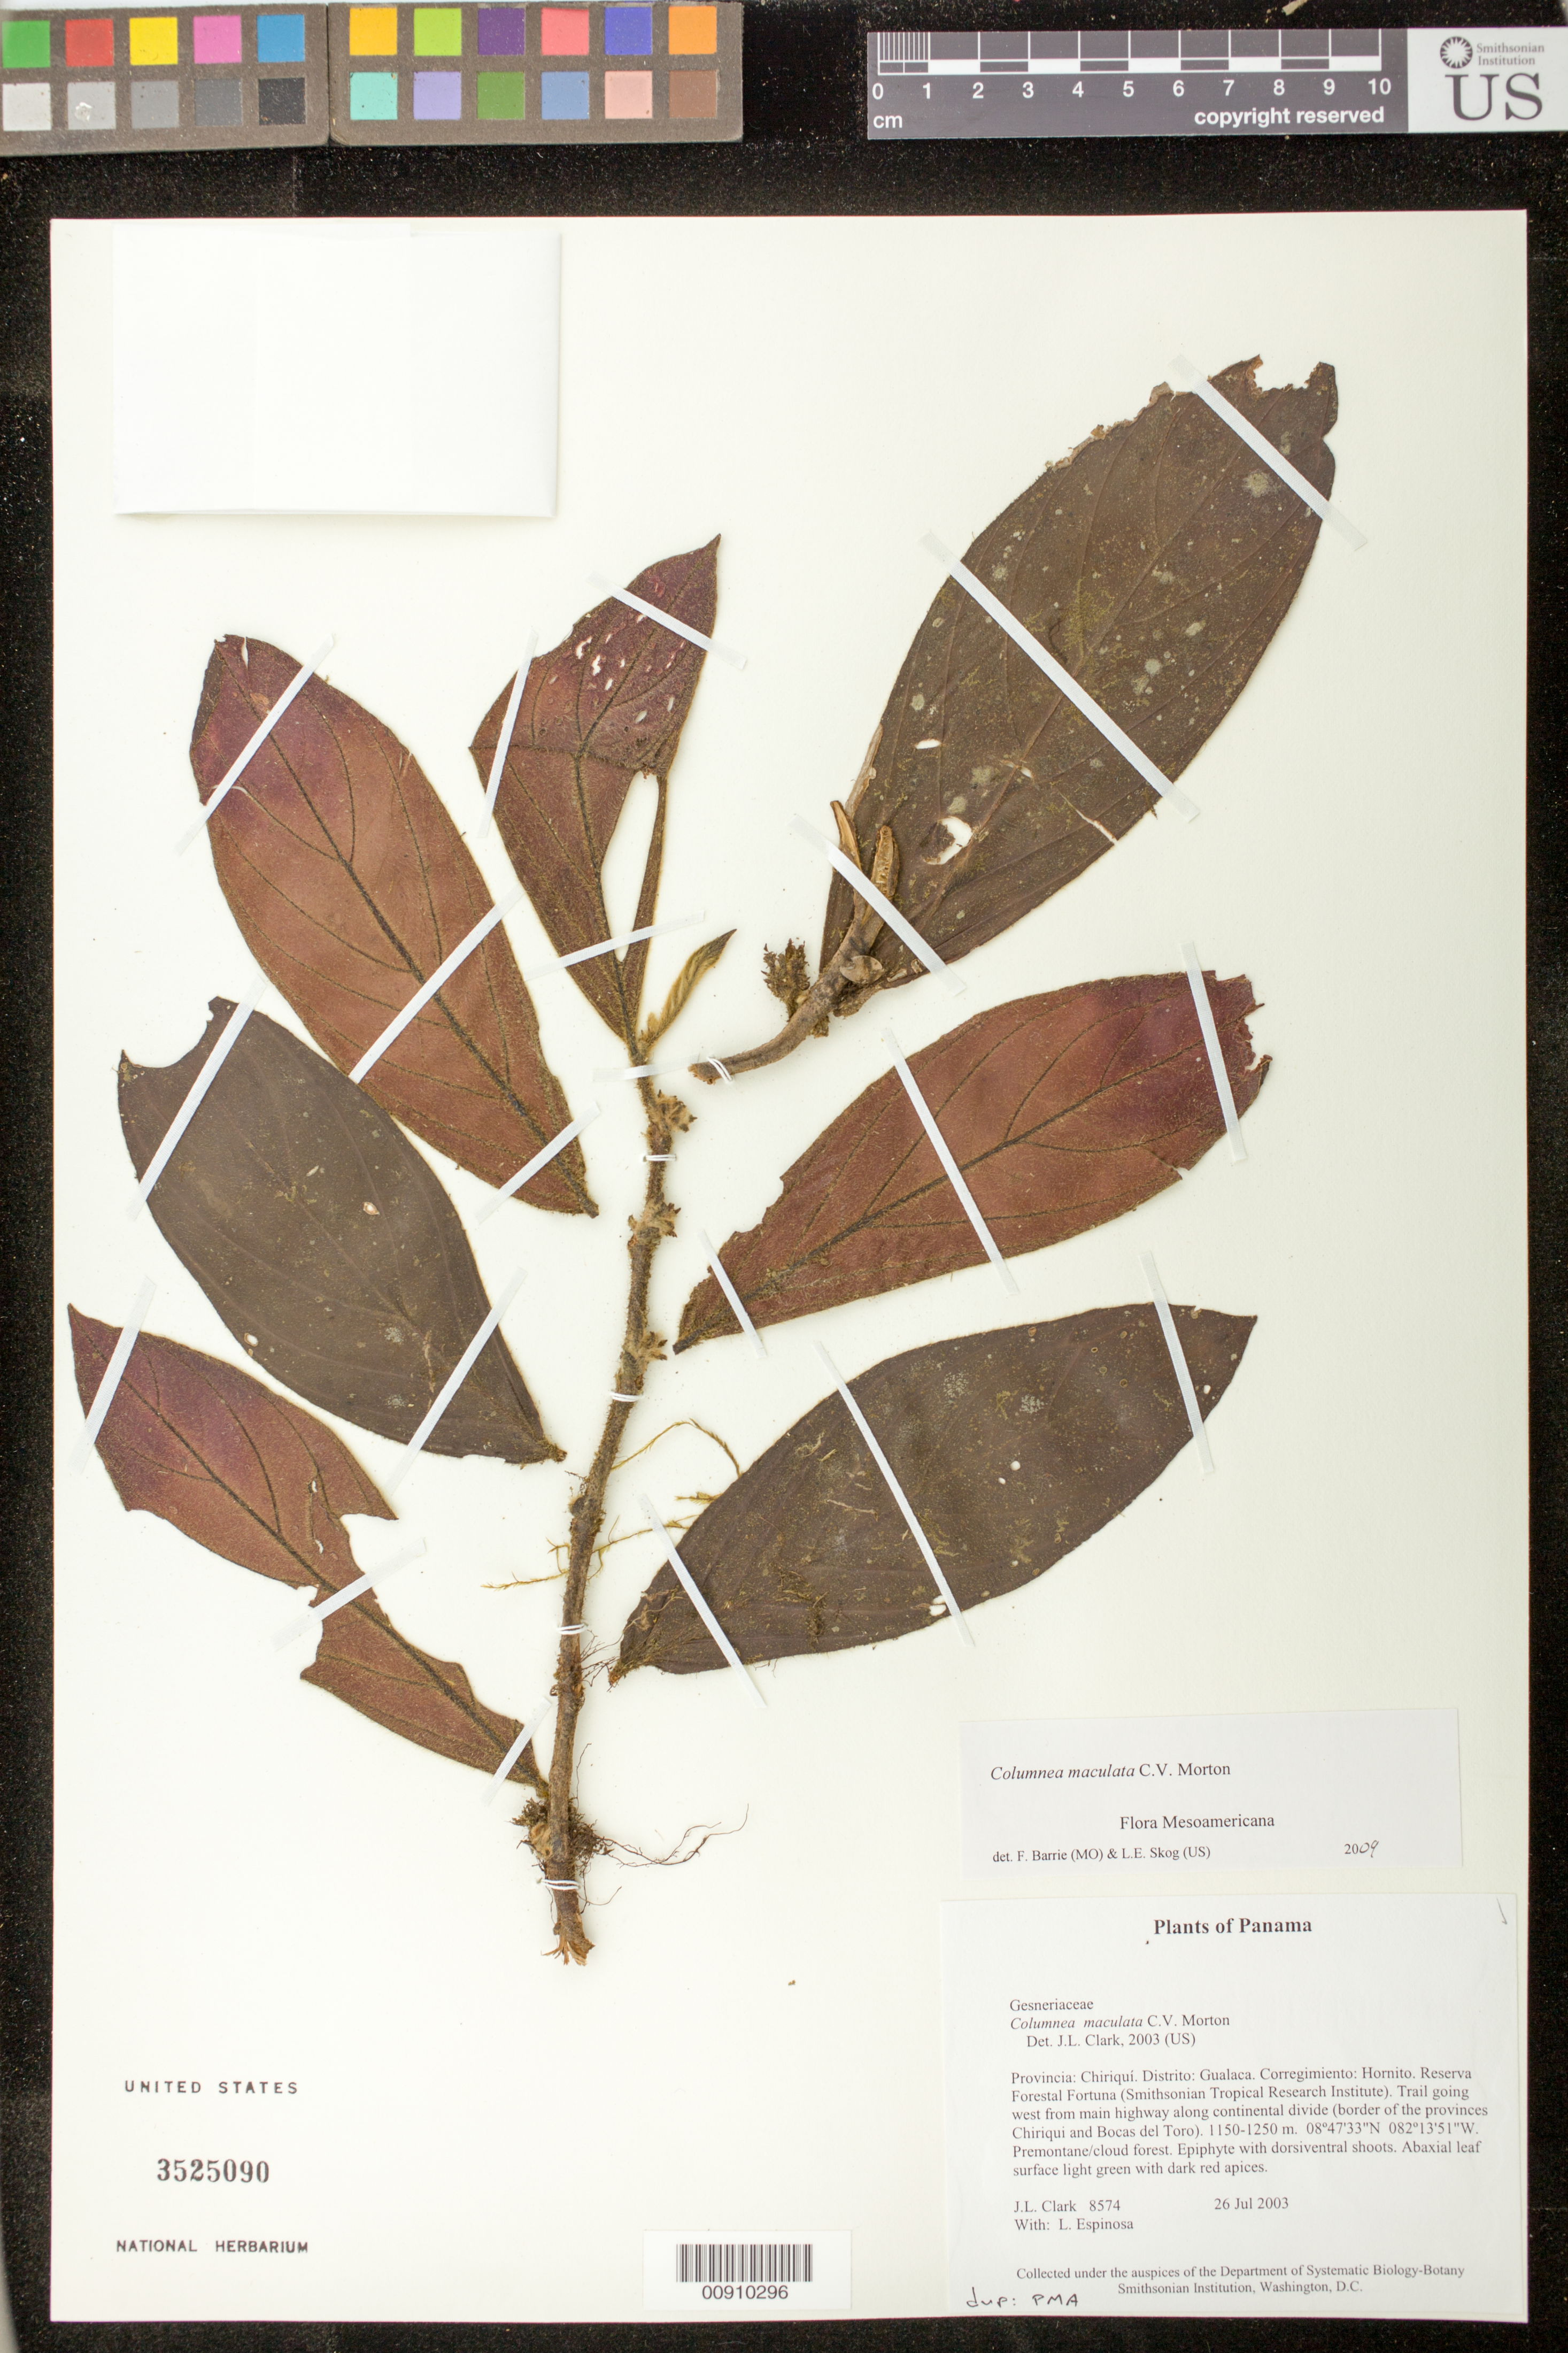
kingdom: Plantae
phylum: Tracheophyta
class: Magnoliopsida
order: Lamiales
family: Gesneriaceae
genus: Columnea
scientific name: Columnea maculata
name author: C.V. Morton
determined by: Clark, J. L., (SEL), The Marie Selby Botanical Garden (UNITED STATES)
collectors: J. L. Clark & L. Espinosa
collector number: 8574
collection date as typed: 26 Jul 2003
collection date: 2003-07-26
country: Panama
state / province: Chiriquí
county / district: Gualaca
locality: Gualaca. Corregimiento: Hornito. Reserva Forestal Fortuna (Smithsonian Tropical Research Institute). Trail going west from main highway along continental divide (border of the provinces Chiriqui and Bocas del Toro).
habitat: Premontane/cloud forest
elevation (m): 1150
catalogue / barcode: US 3525090